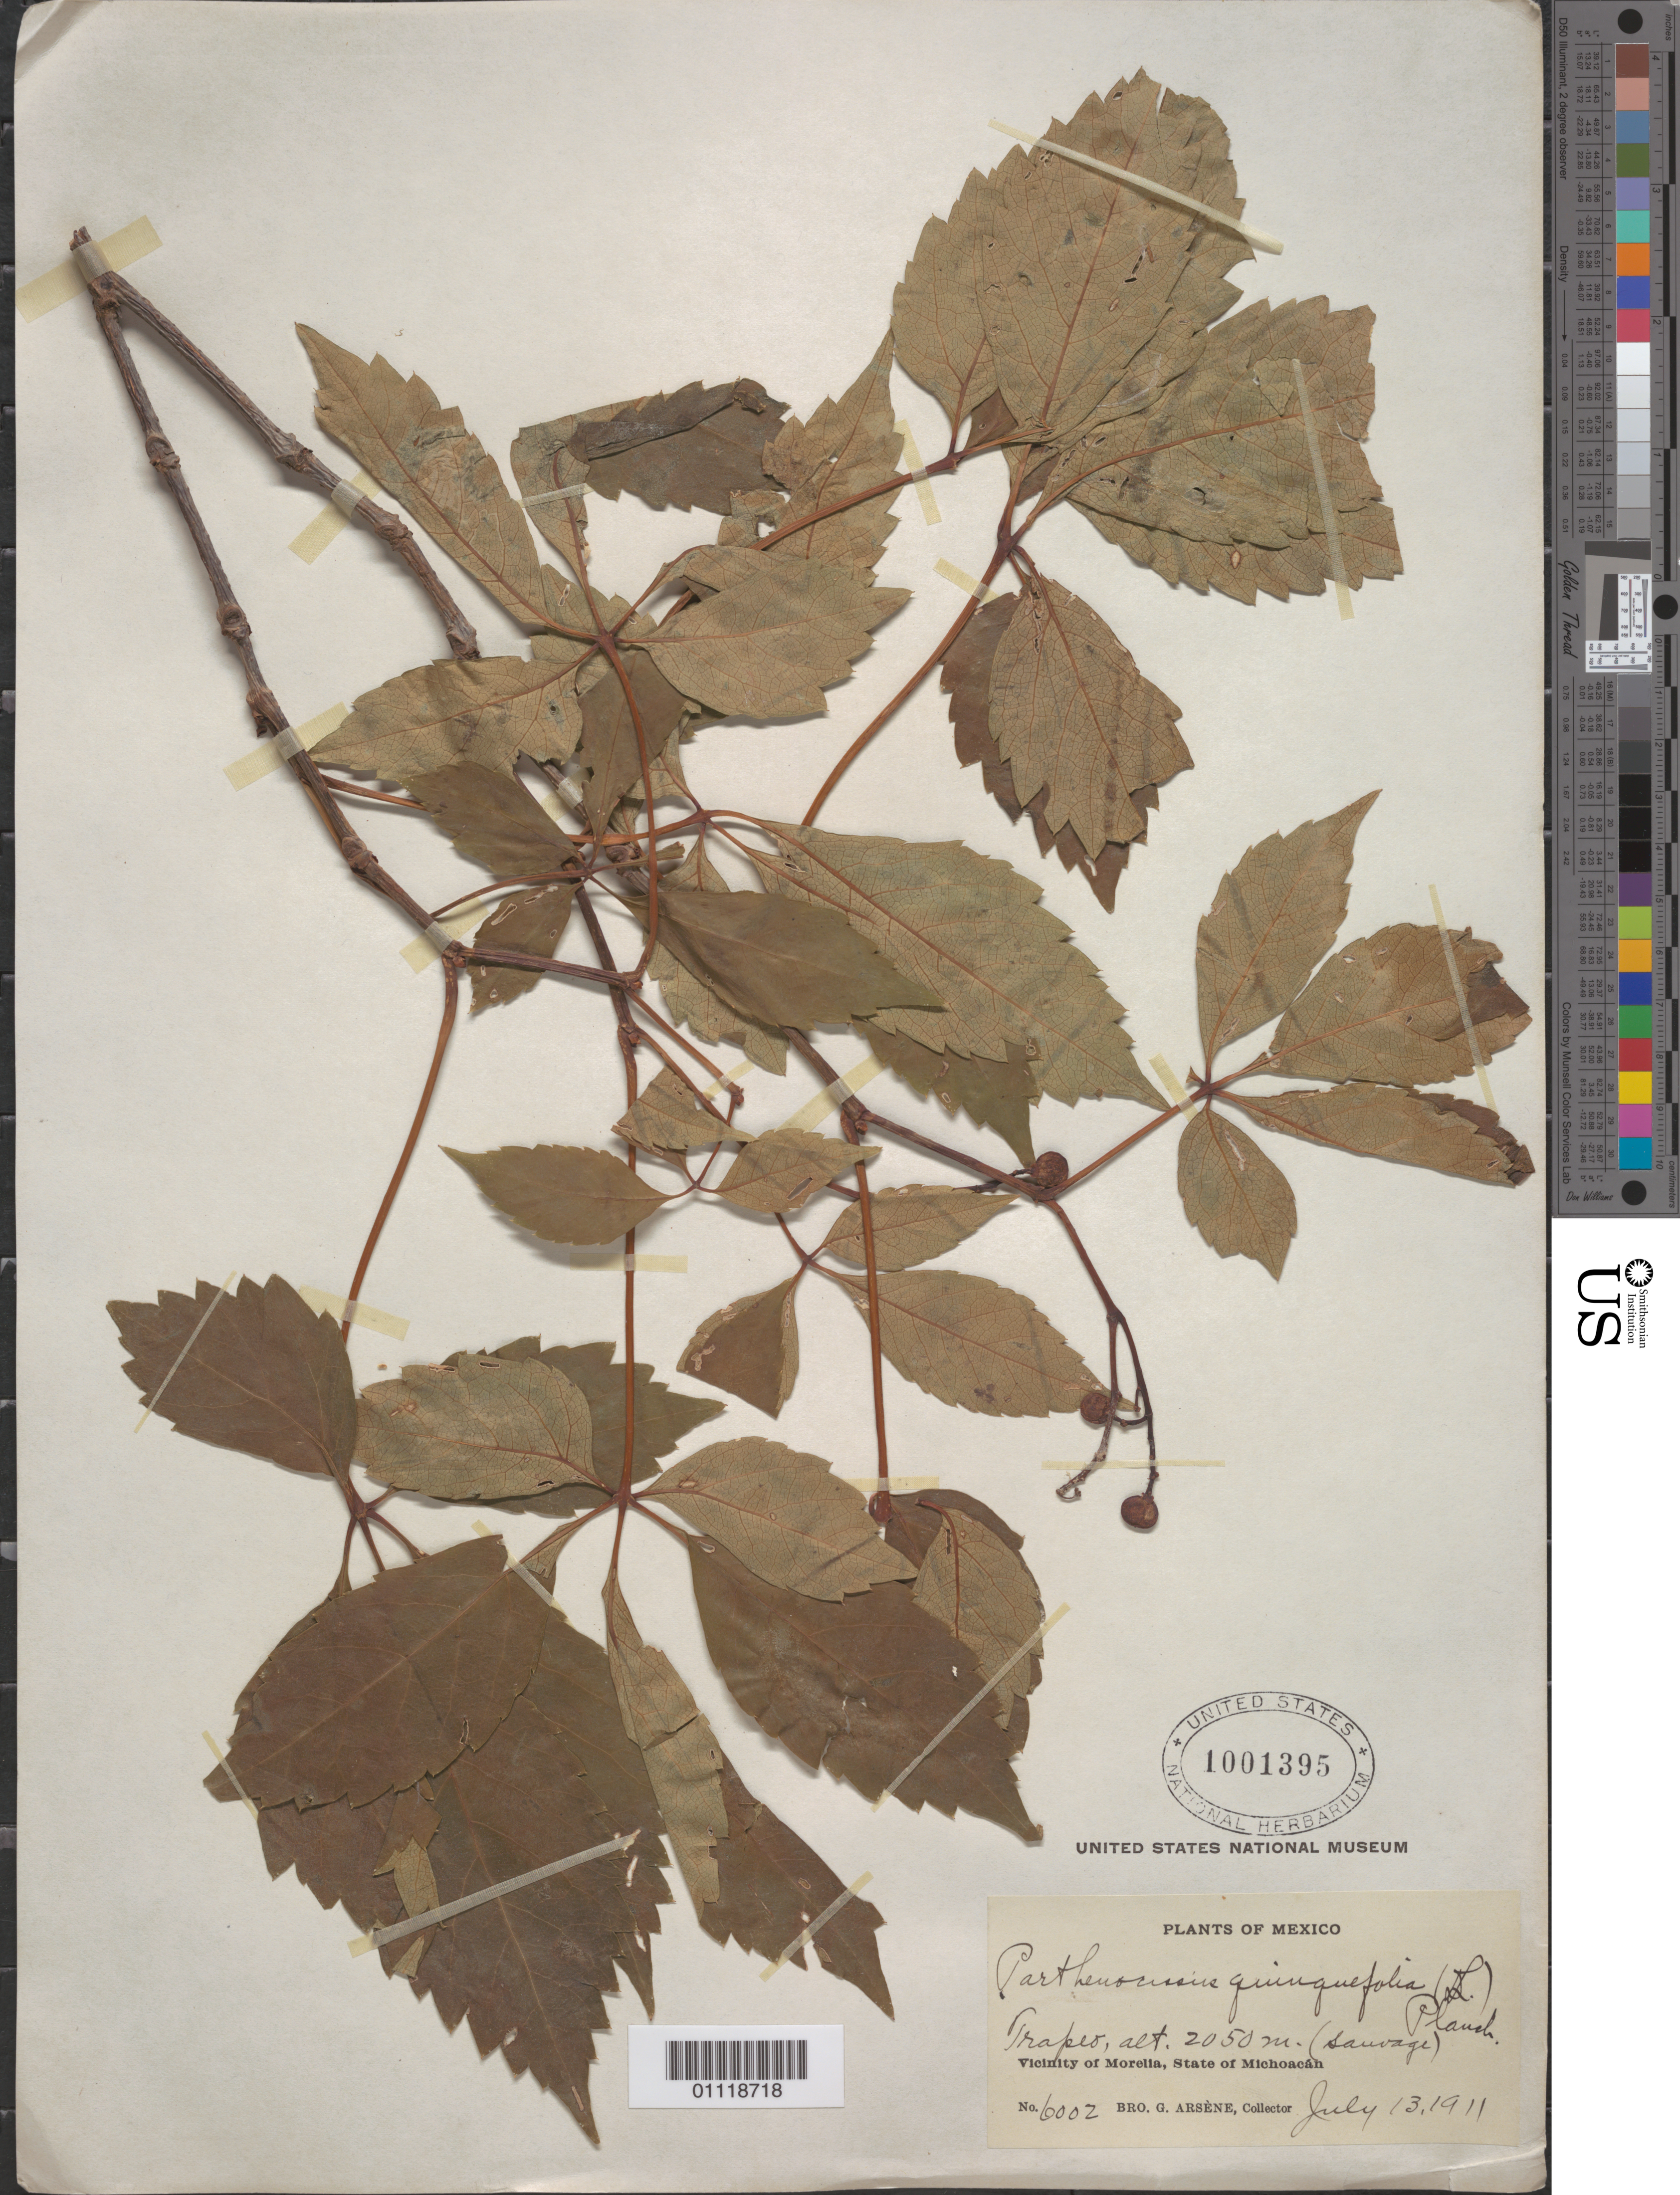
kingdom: Plantae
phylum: Tracheophyta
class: Magnoliopsida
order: Vitales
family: Vitaceae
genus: Parthenocissus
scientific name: Parthenocissus quinquefolia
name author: (L.) Planch.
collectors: Bro. G. Arsène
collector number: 6002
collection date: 1911-07-13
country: Mexico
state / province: Michoacán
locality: Vicinity of Morelia.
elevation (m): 2050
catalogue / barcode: US 1001395